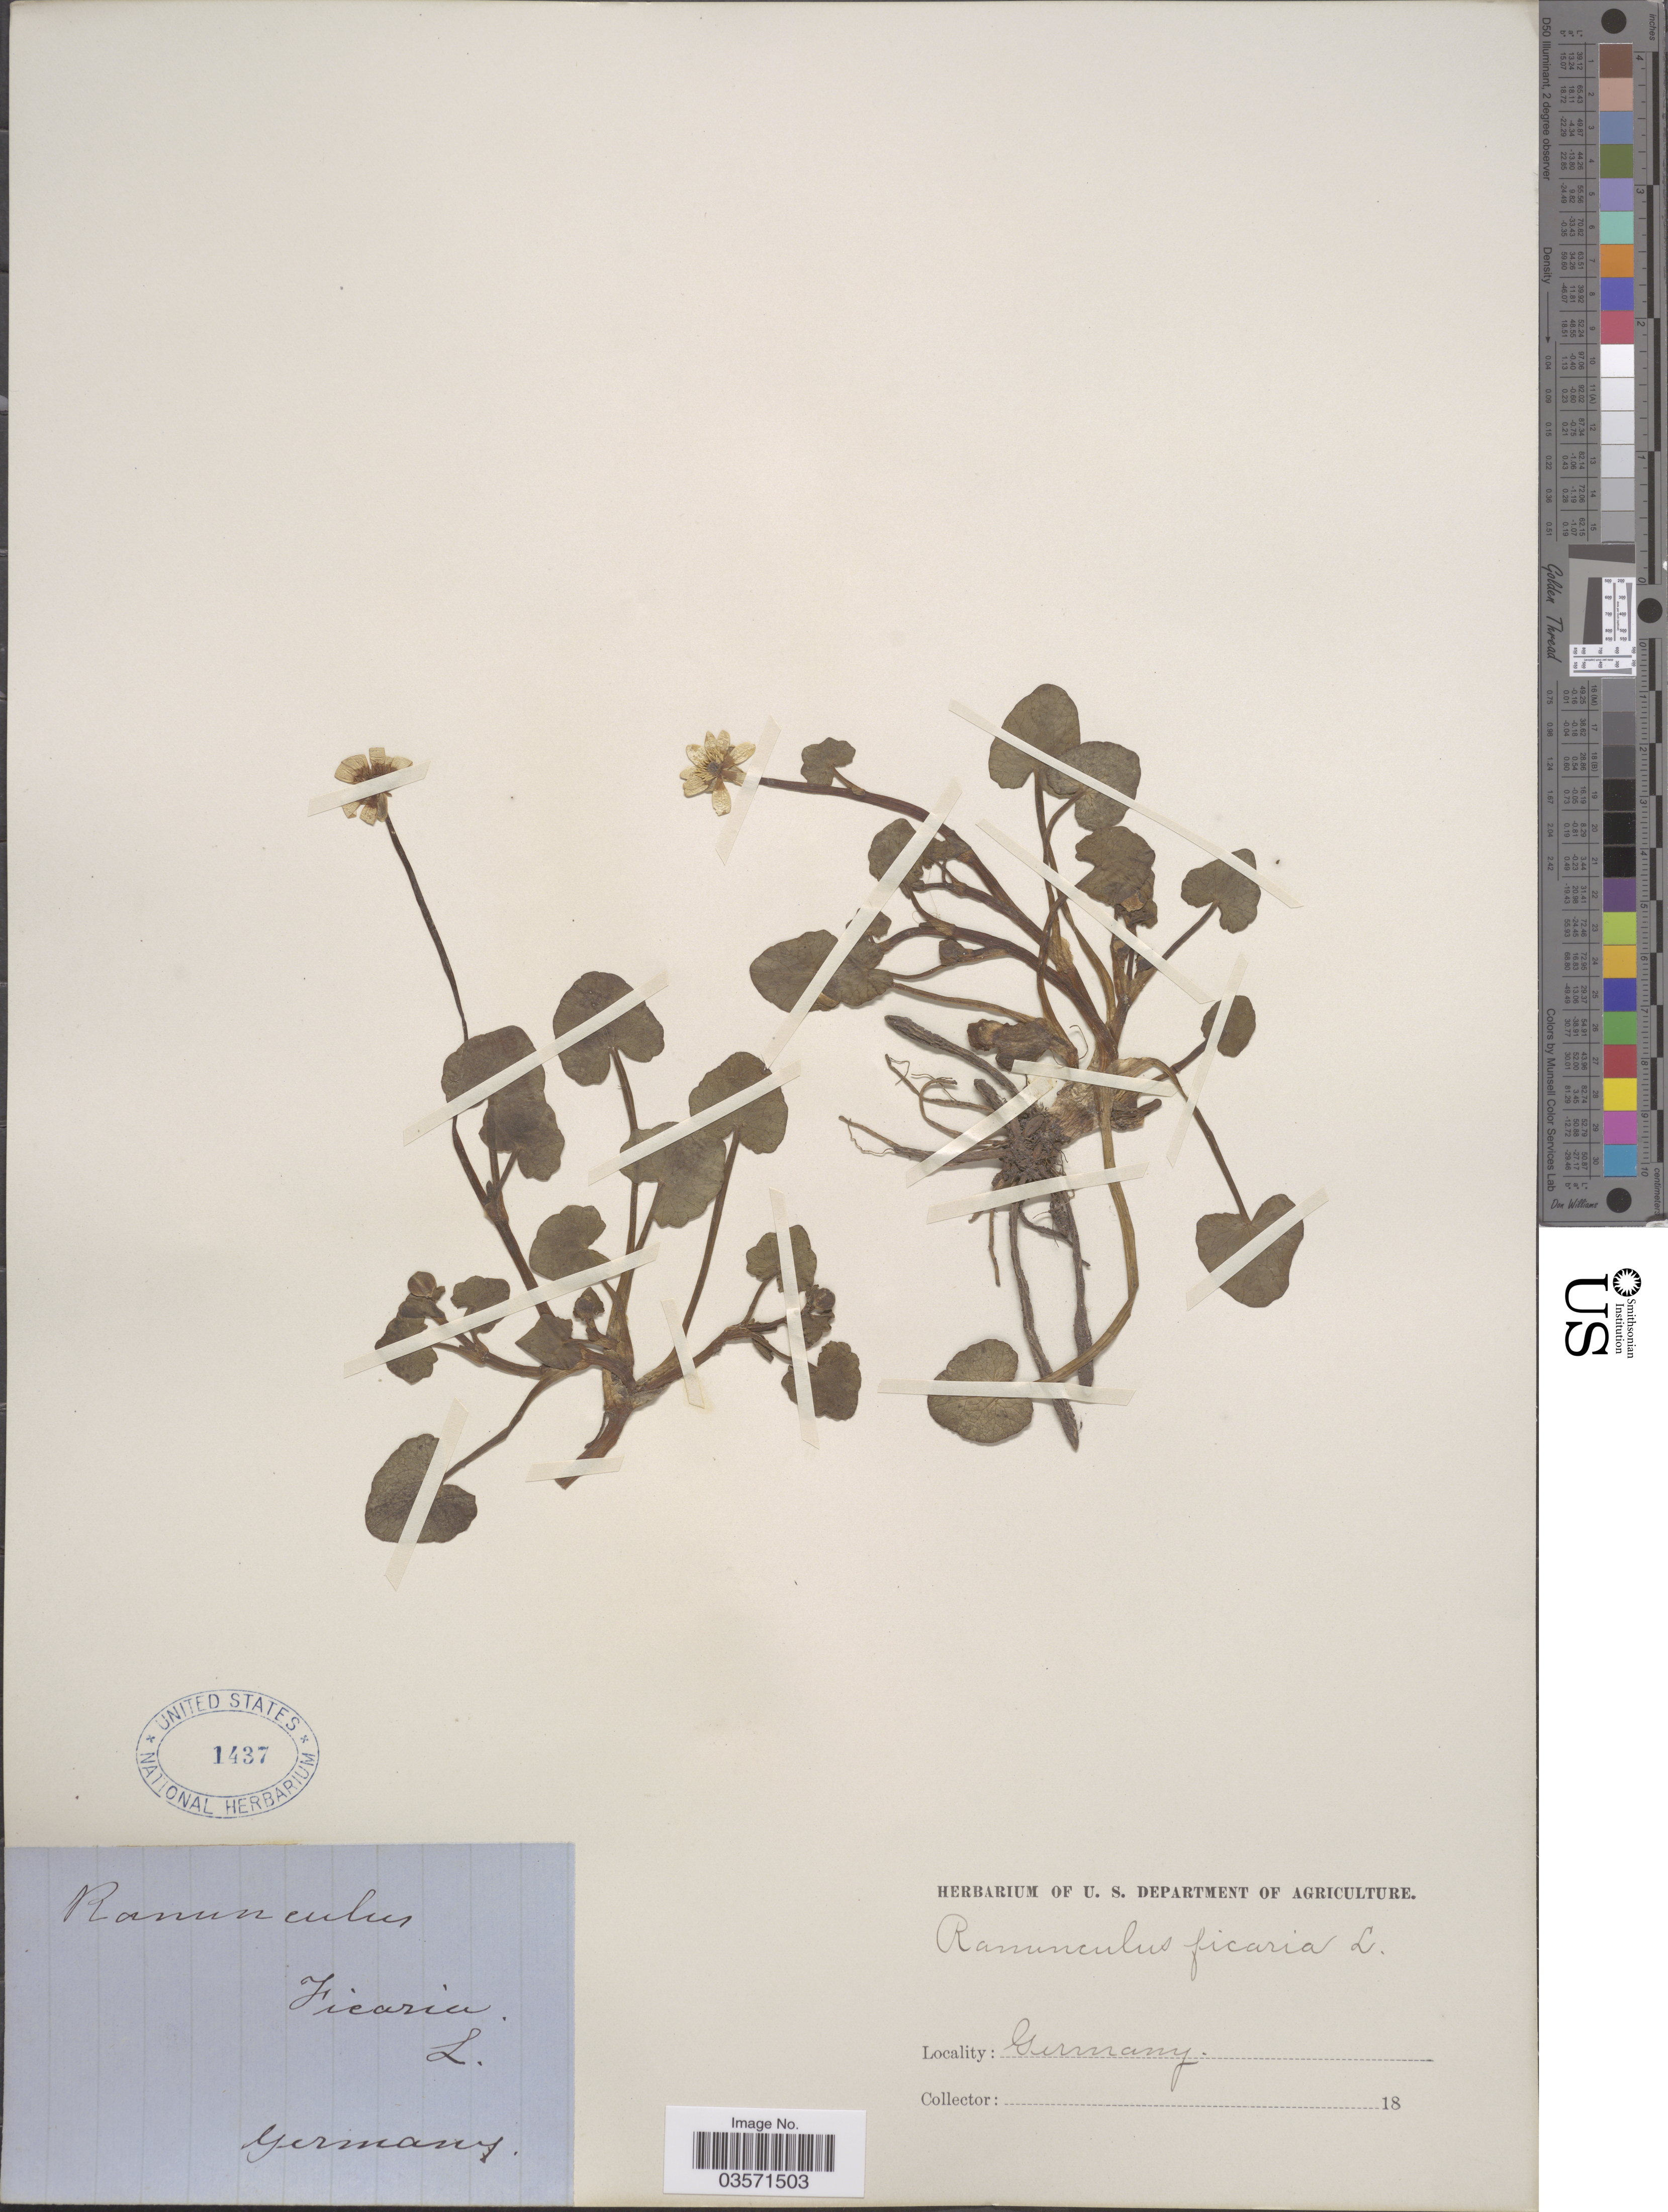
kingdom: Plantae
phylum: Tracheophyta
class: Magnoliopsida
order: Ranunculales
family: Ranunculaceae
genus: Ficaria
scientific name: Ficaria verna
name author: Huds.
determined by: Strong, M. T., (US), Smithsonian Institution - National Museum of Natural History (UNITED STATES)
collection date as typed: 18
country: Germany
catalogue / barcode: US 1437